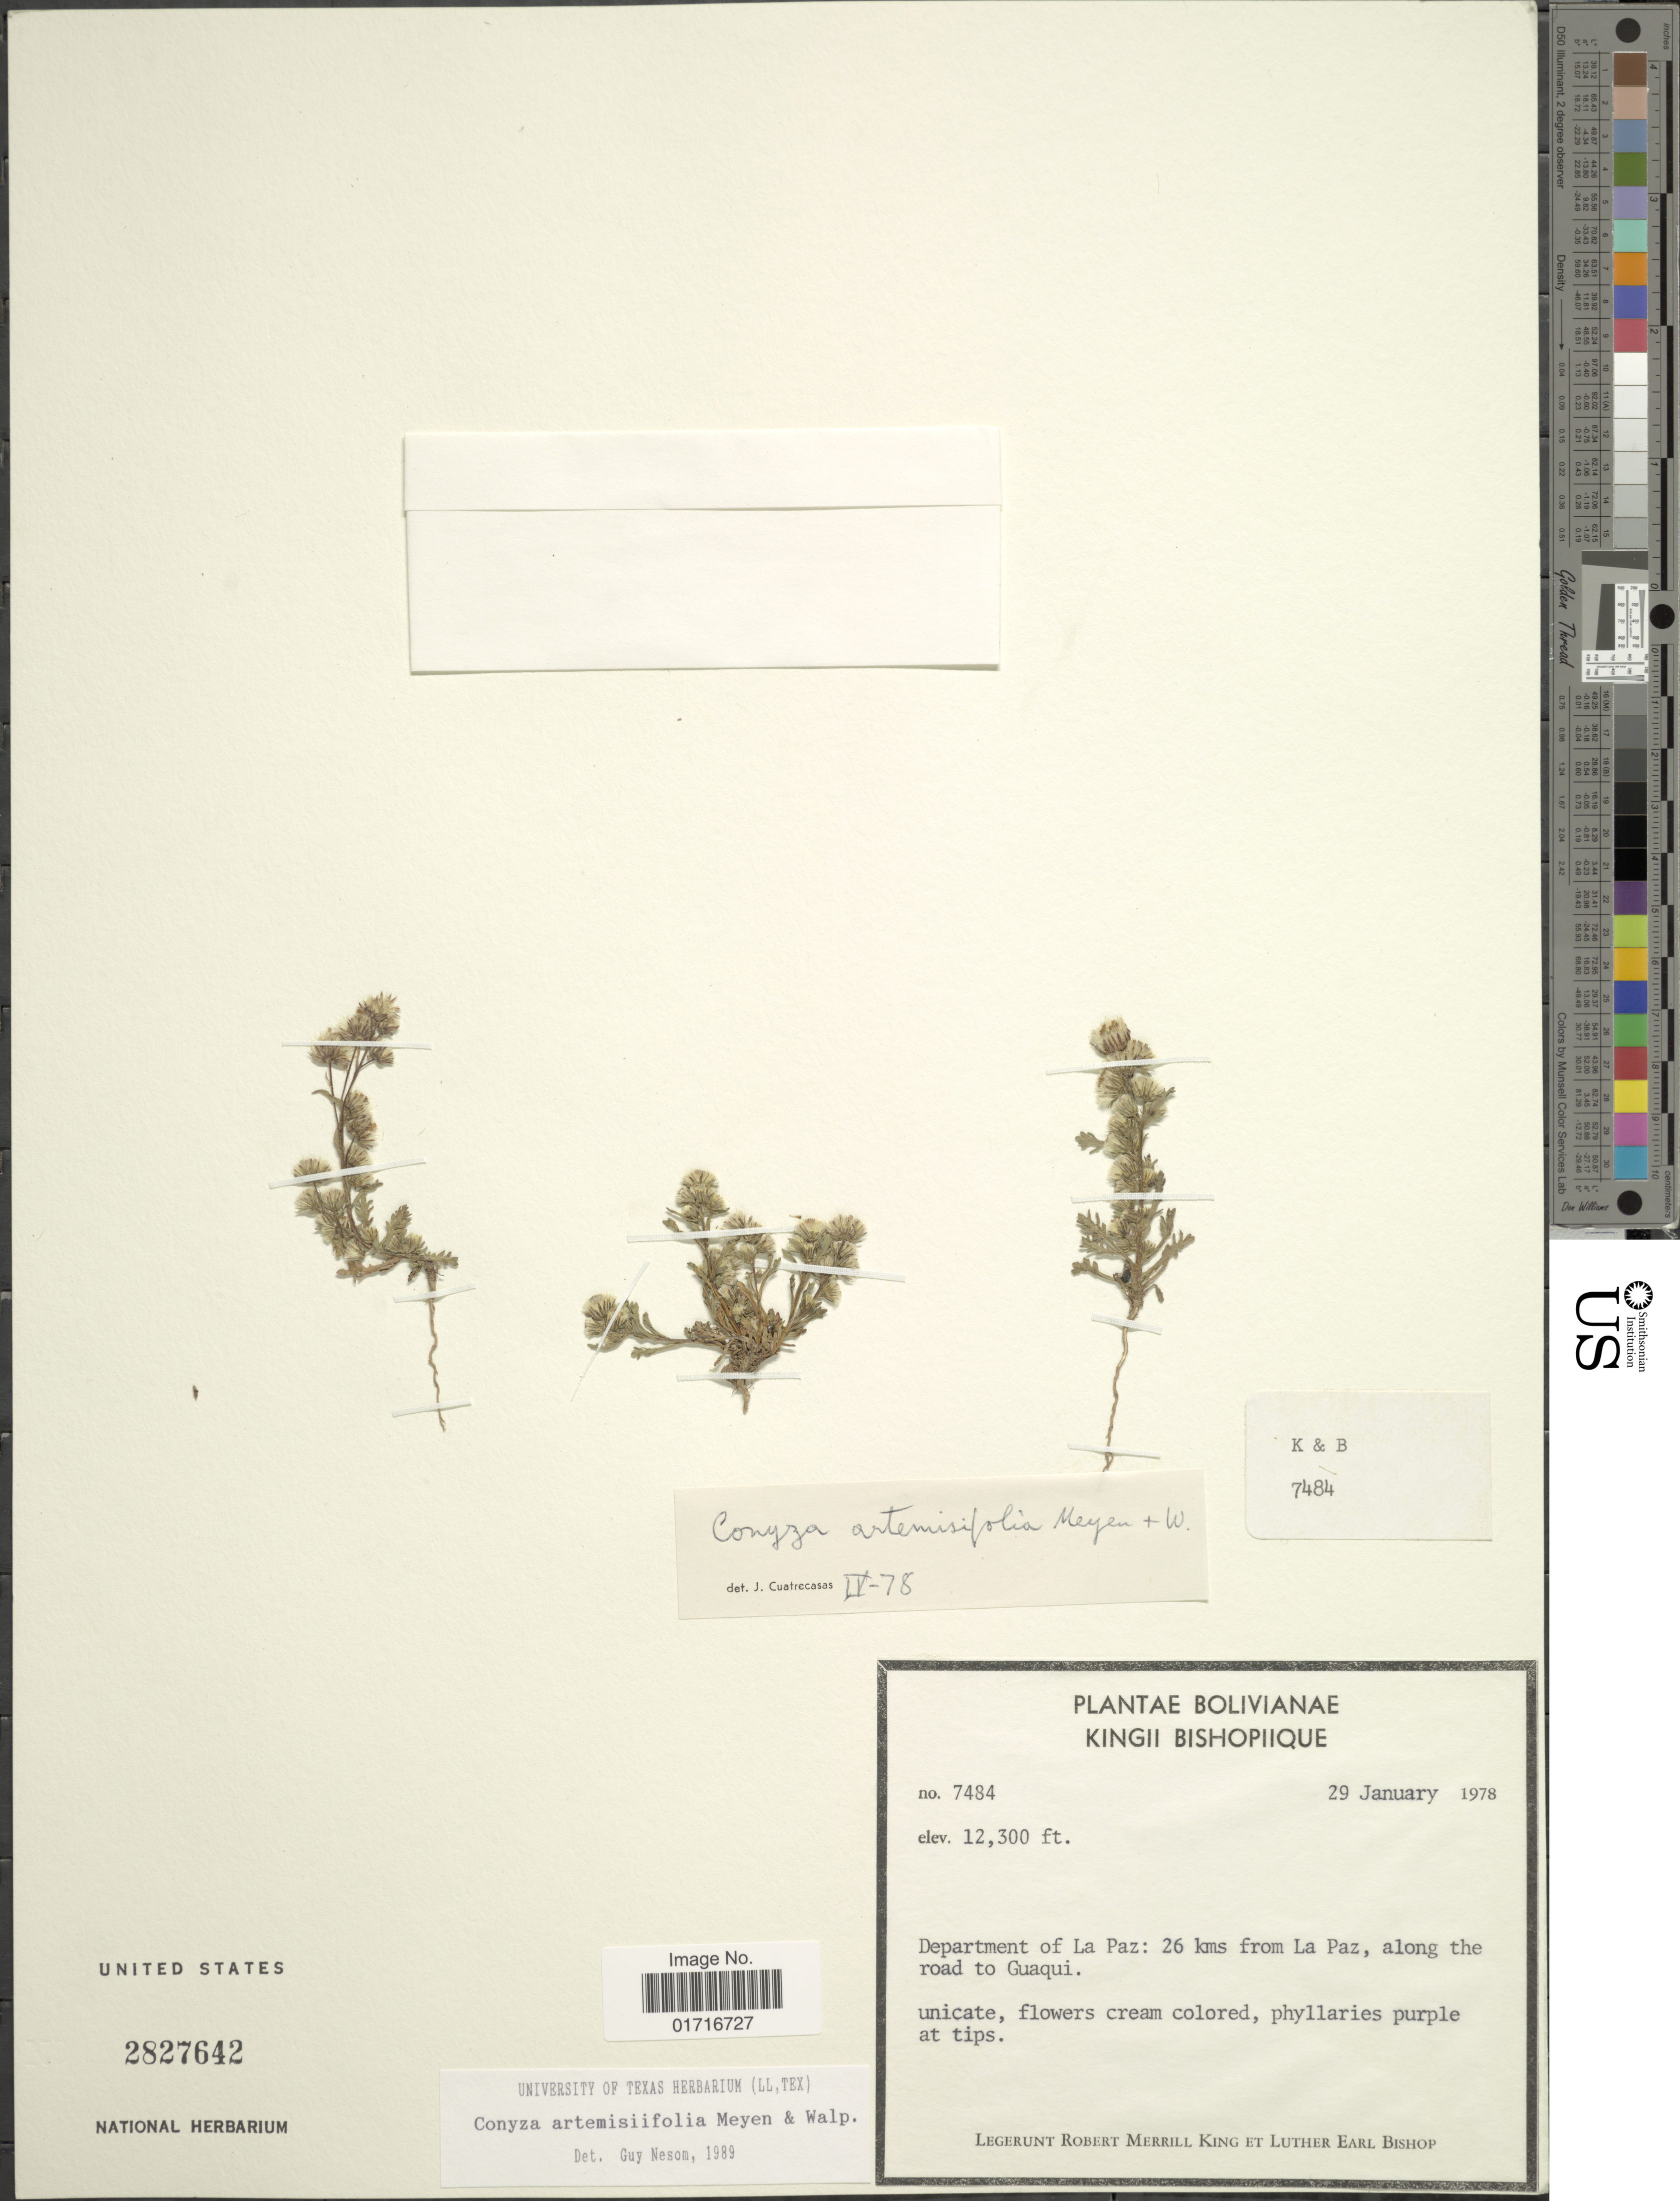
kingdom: Plantae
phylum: Tracheophyta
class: Magnoliopsida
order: Asterales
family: Asteraceae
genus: Conyza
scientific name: Conyza artemisifolia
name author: Meyen & Walp.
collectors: R. M. King & L. E. Bishop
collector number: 7484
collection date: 1978-01-29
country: Bolivia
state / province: La Paz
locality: Department of La Paz: 26 kms from La Paz, along the road Guaqui.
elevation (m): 3749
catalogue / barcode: US 2827642